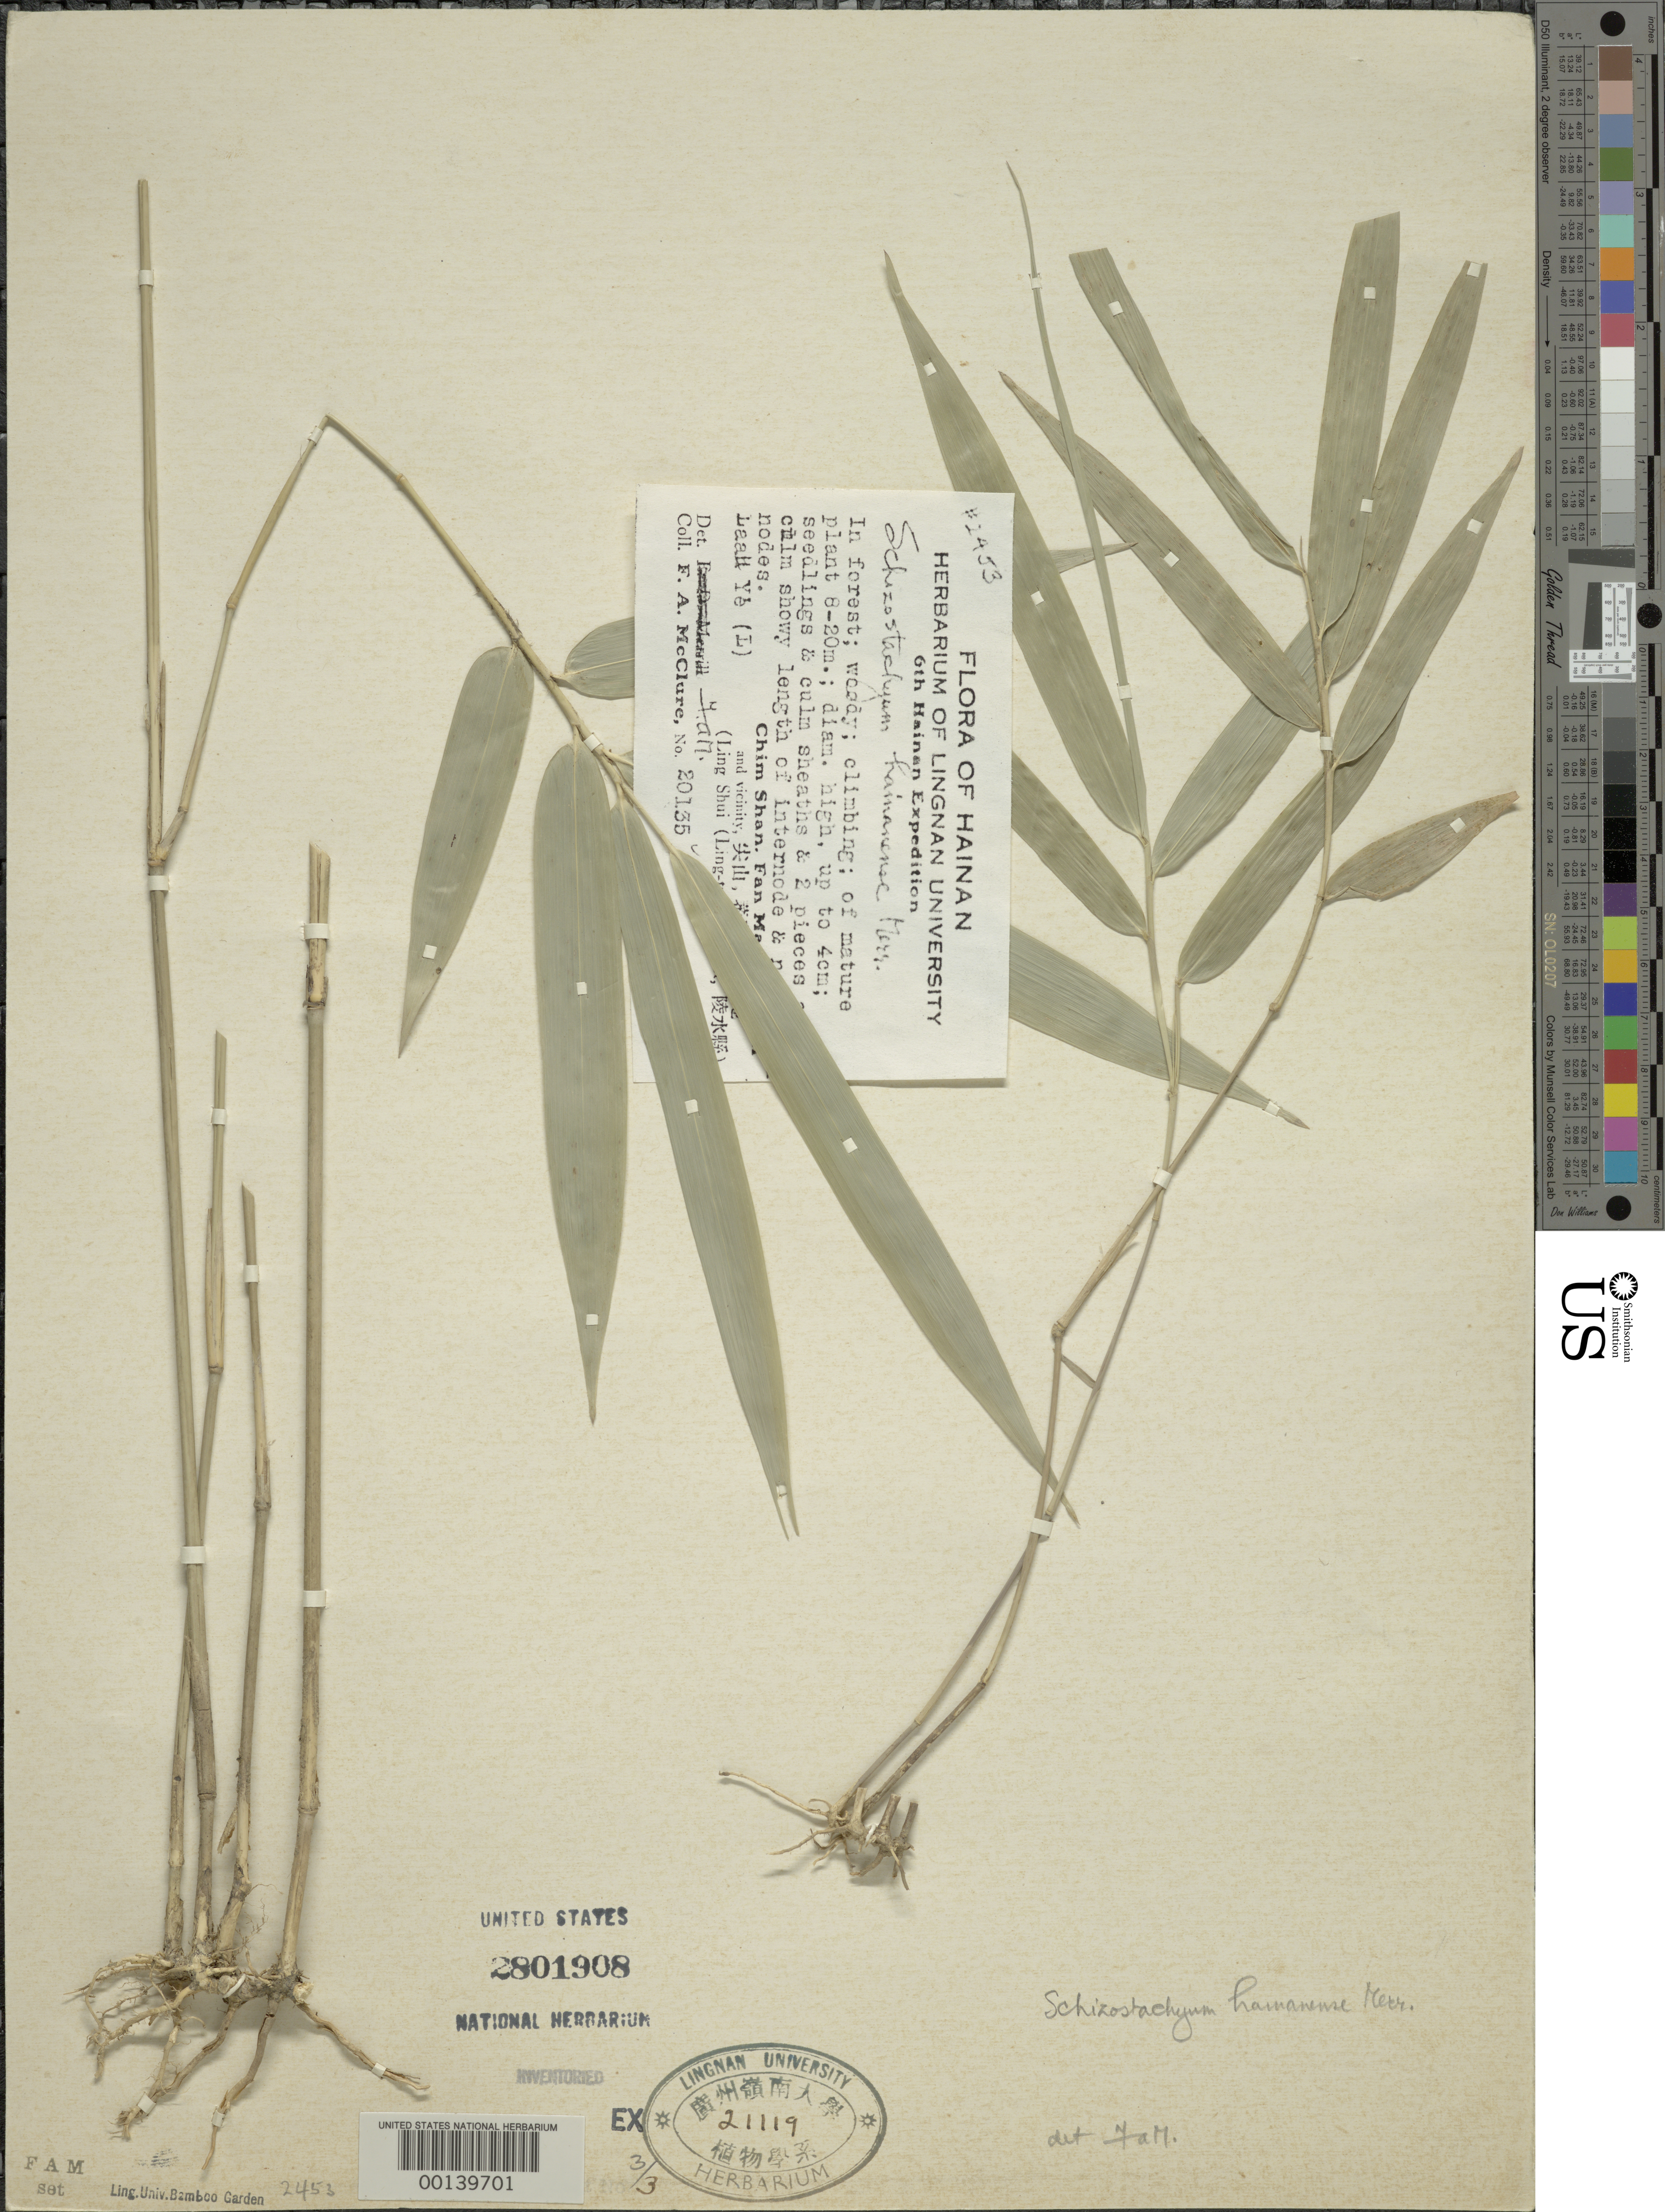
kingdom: Plantae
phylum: Tracheophyta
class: Liliopsida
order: Poales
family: Poaceae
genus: Schizostachyum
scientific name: Schizostachyum hainanense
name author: Merr. ex McClure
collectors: F. A. McClure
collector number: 20135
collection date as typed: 04 May 1932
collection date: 1932-05-04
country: China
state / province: Hainan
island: Hainan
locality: Chim shan, fan maan ts'uen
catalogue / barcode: US 2801908